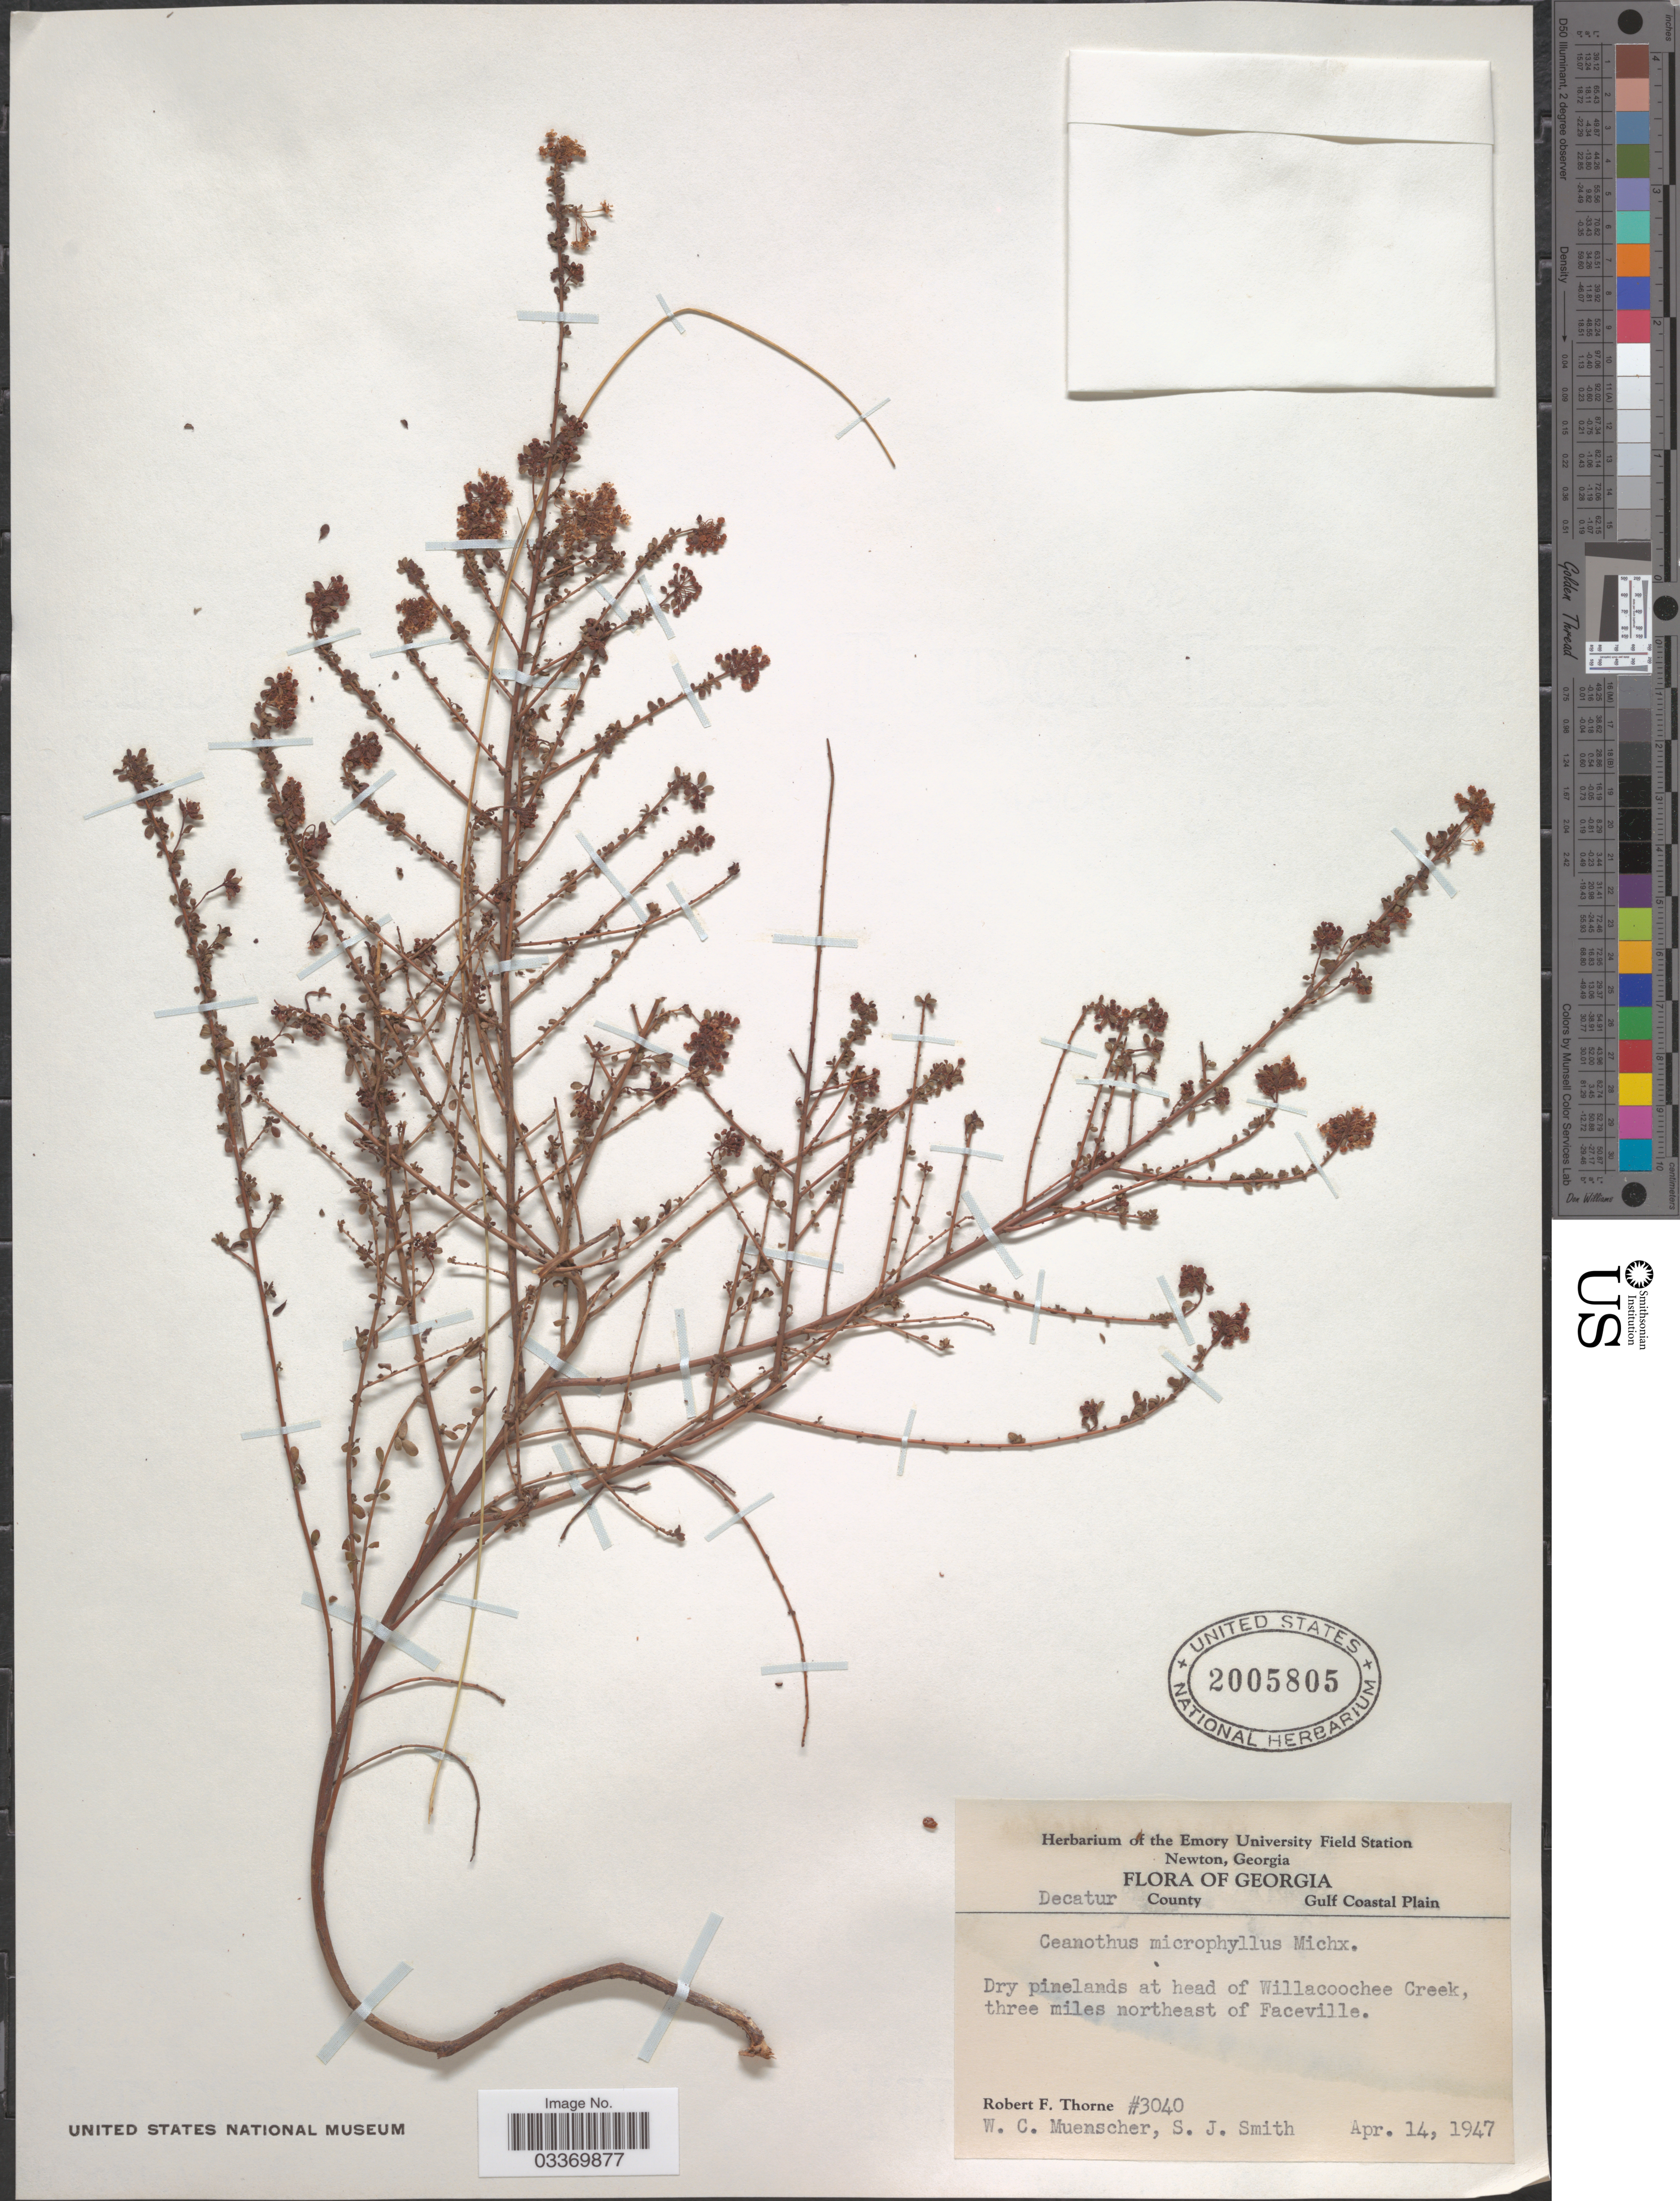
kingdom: Plantae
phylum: Tracheophyta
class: Magnoliopsida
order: Rosales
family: Rhamnaceae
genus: Ceanothus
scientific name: Ceanothus microphyllus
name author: Michx.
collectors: R. F. Thorne, W. Muenscher & S. Smith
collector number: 3040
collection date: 1947-04-14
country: United States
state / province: Georgia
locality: Decatur County. Gulf Coastal Plain. At head of Willacoochee Creek, three miles northeast of Faceville.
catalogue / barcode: US 2005805